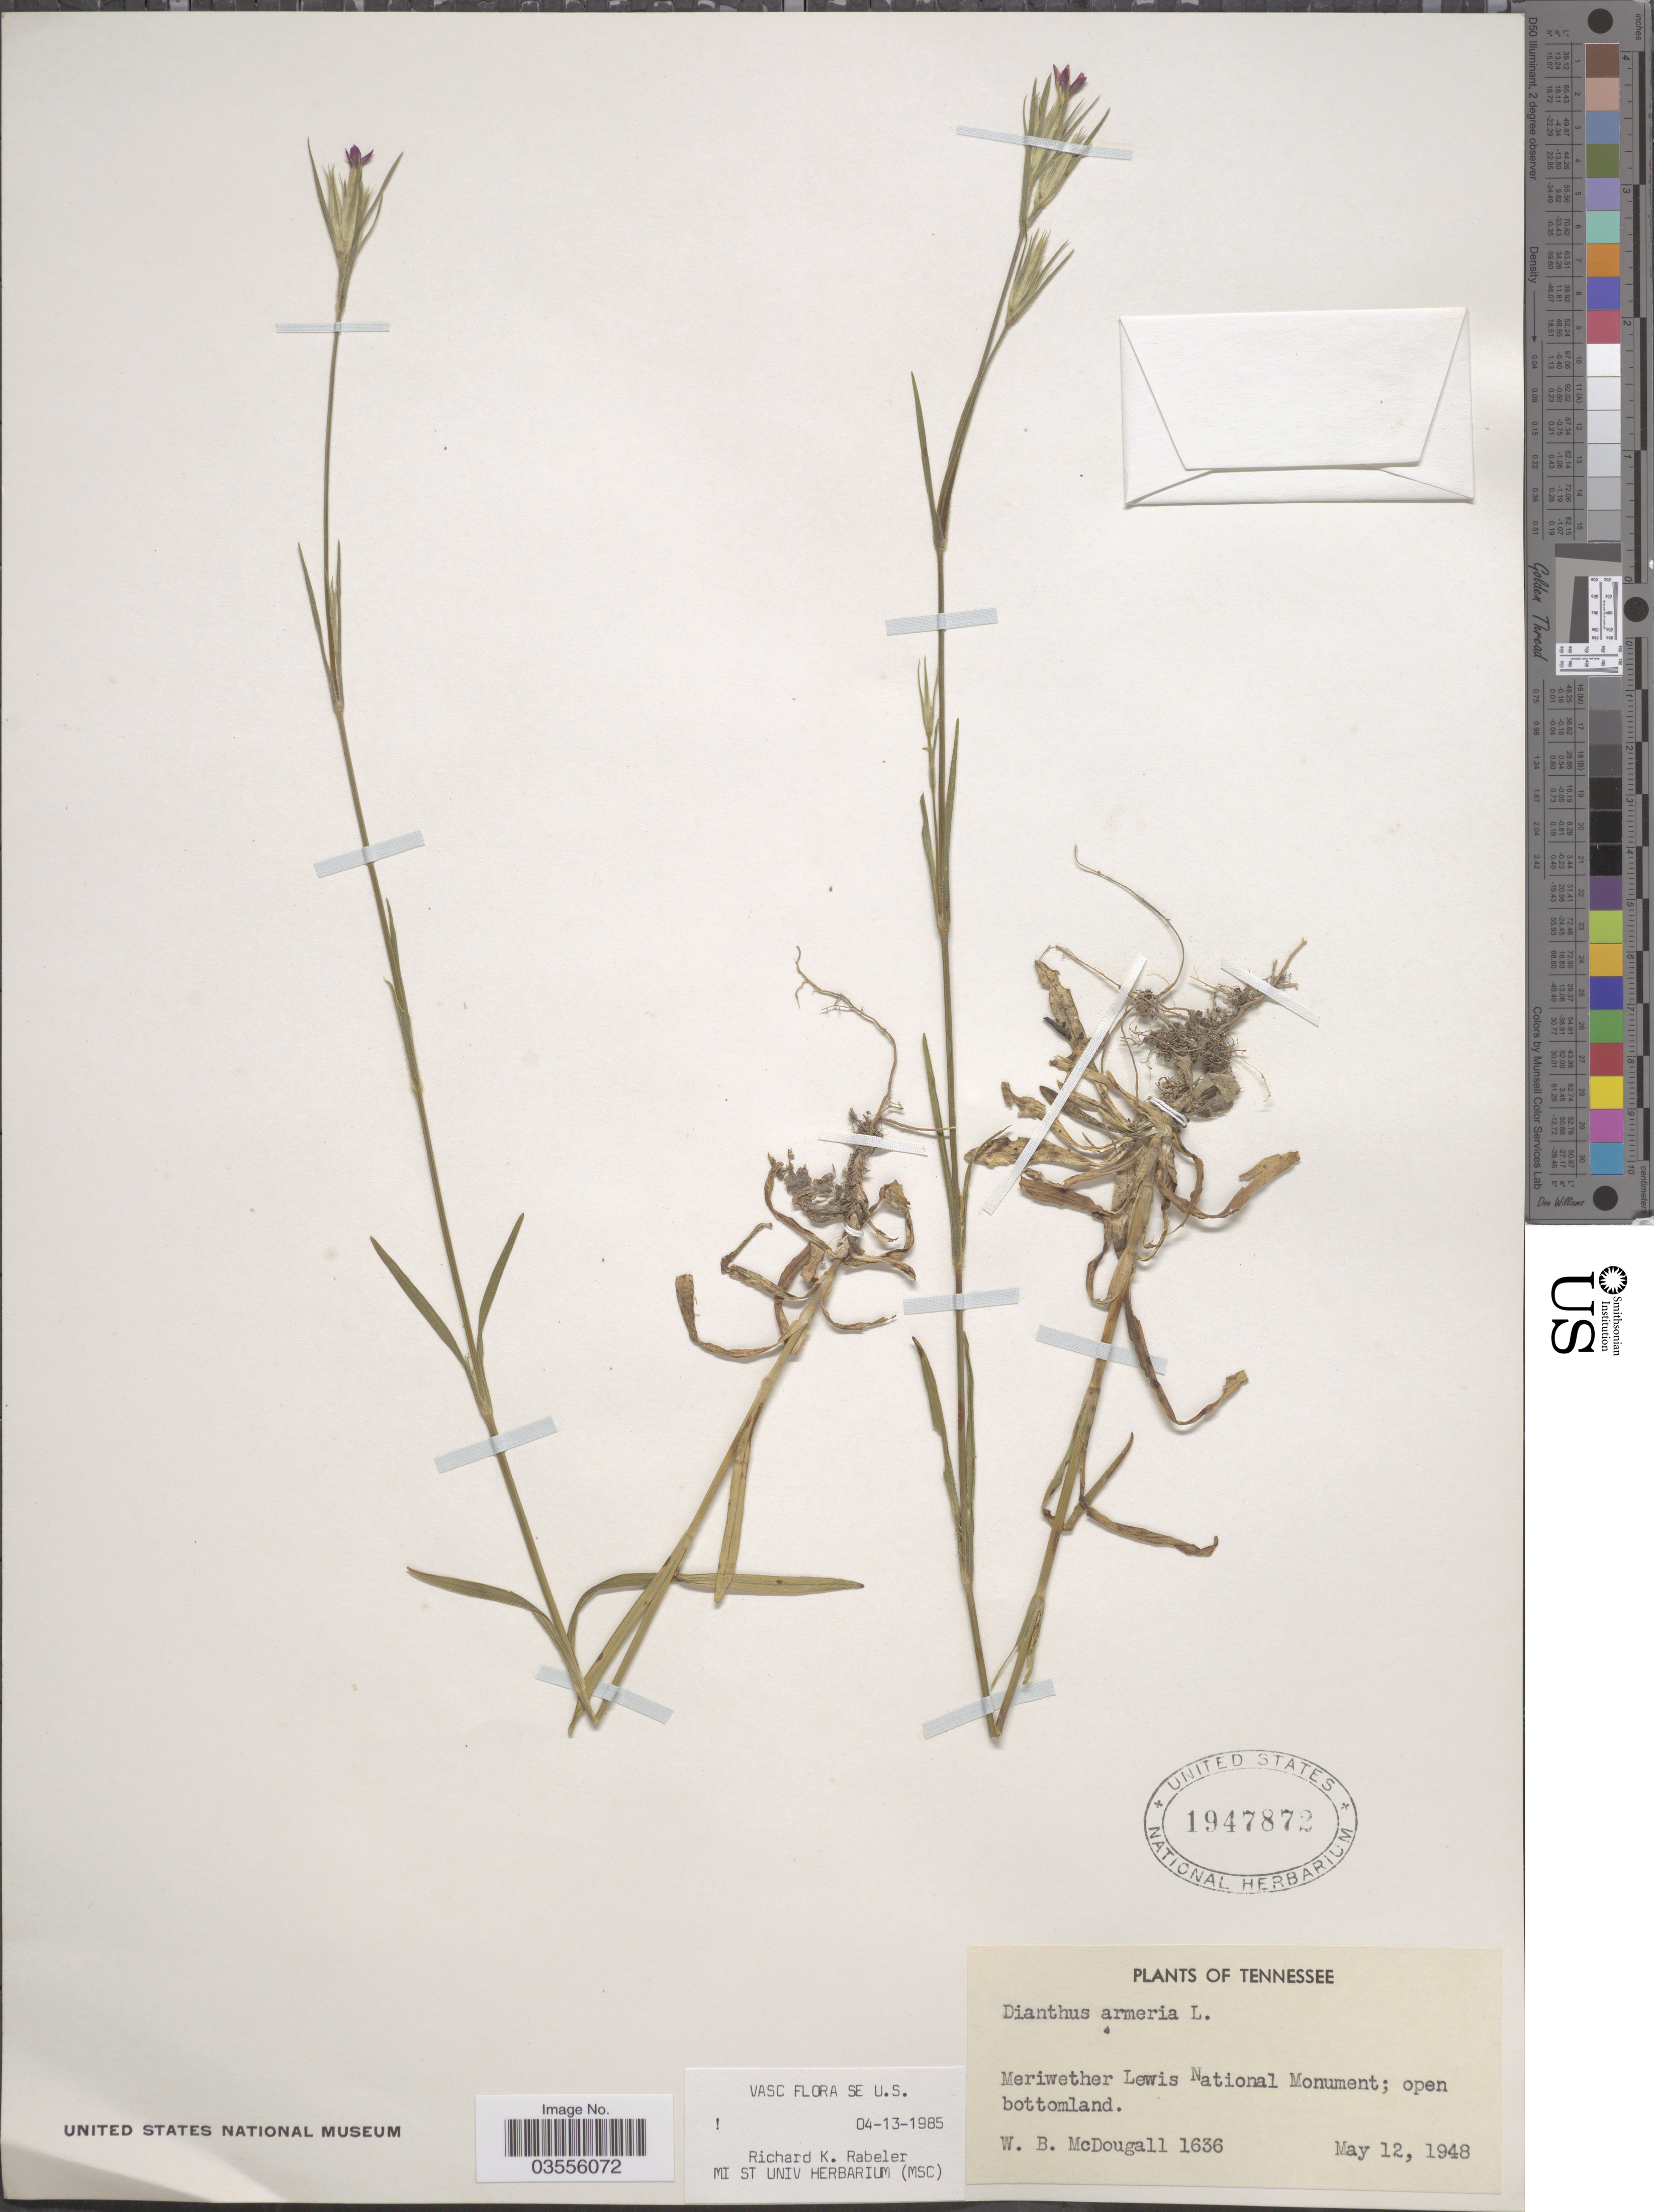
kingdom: Plantae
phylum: Tracheophyta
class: Magnoliopsida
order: Caryophyllales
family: Caryophyllaceae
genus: Dianthus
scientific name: Dianthus armeria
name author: L.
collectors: W. B. McDougall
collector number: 1636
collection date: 1948-05-12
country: United States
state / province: Tennessee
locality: Meriwether Lewis National Monument.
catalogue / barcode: US 1947872